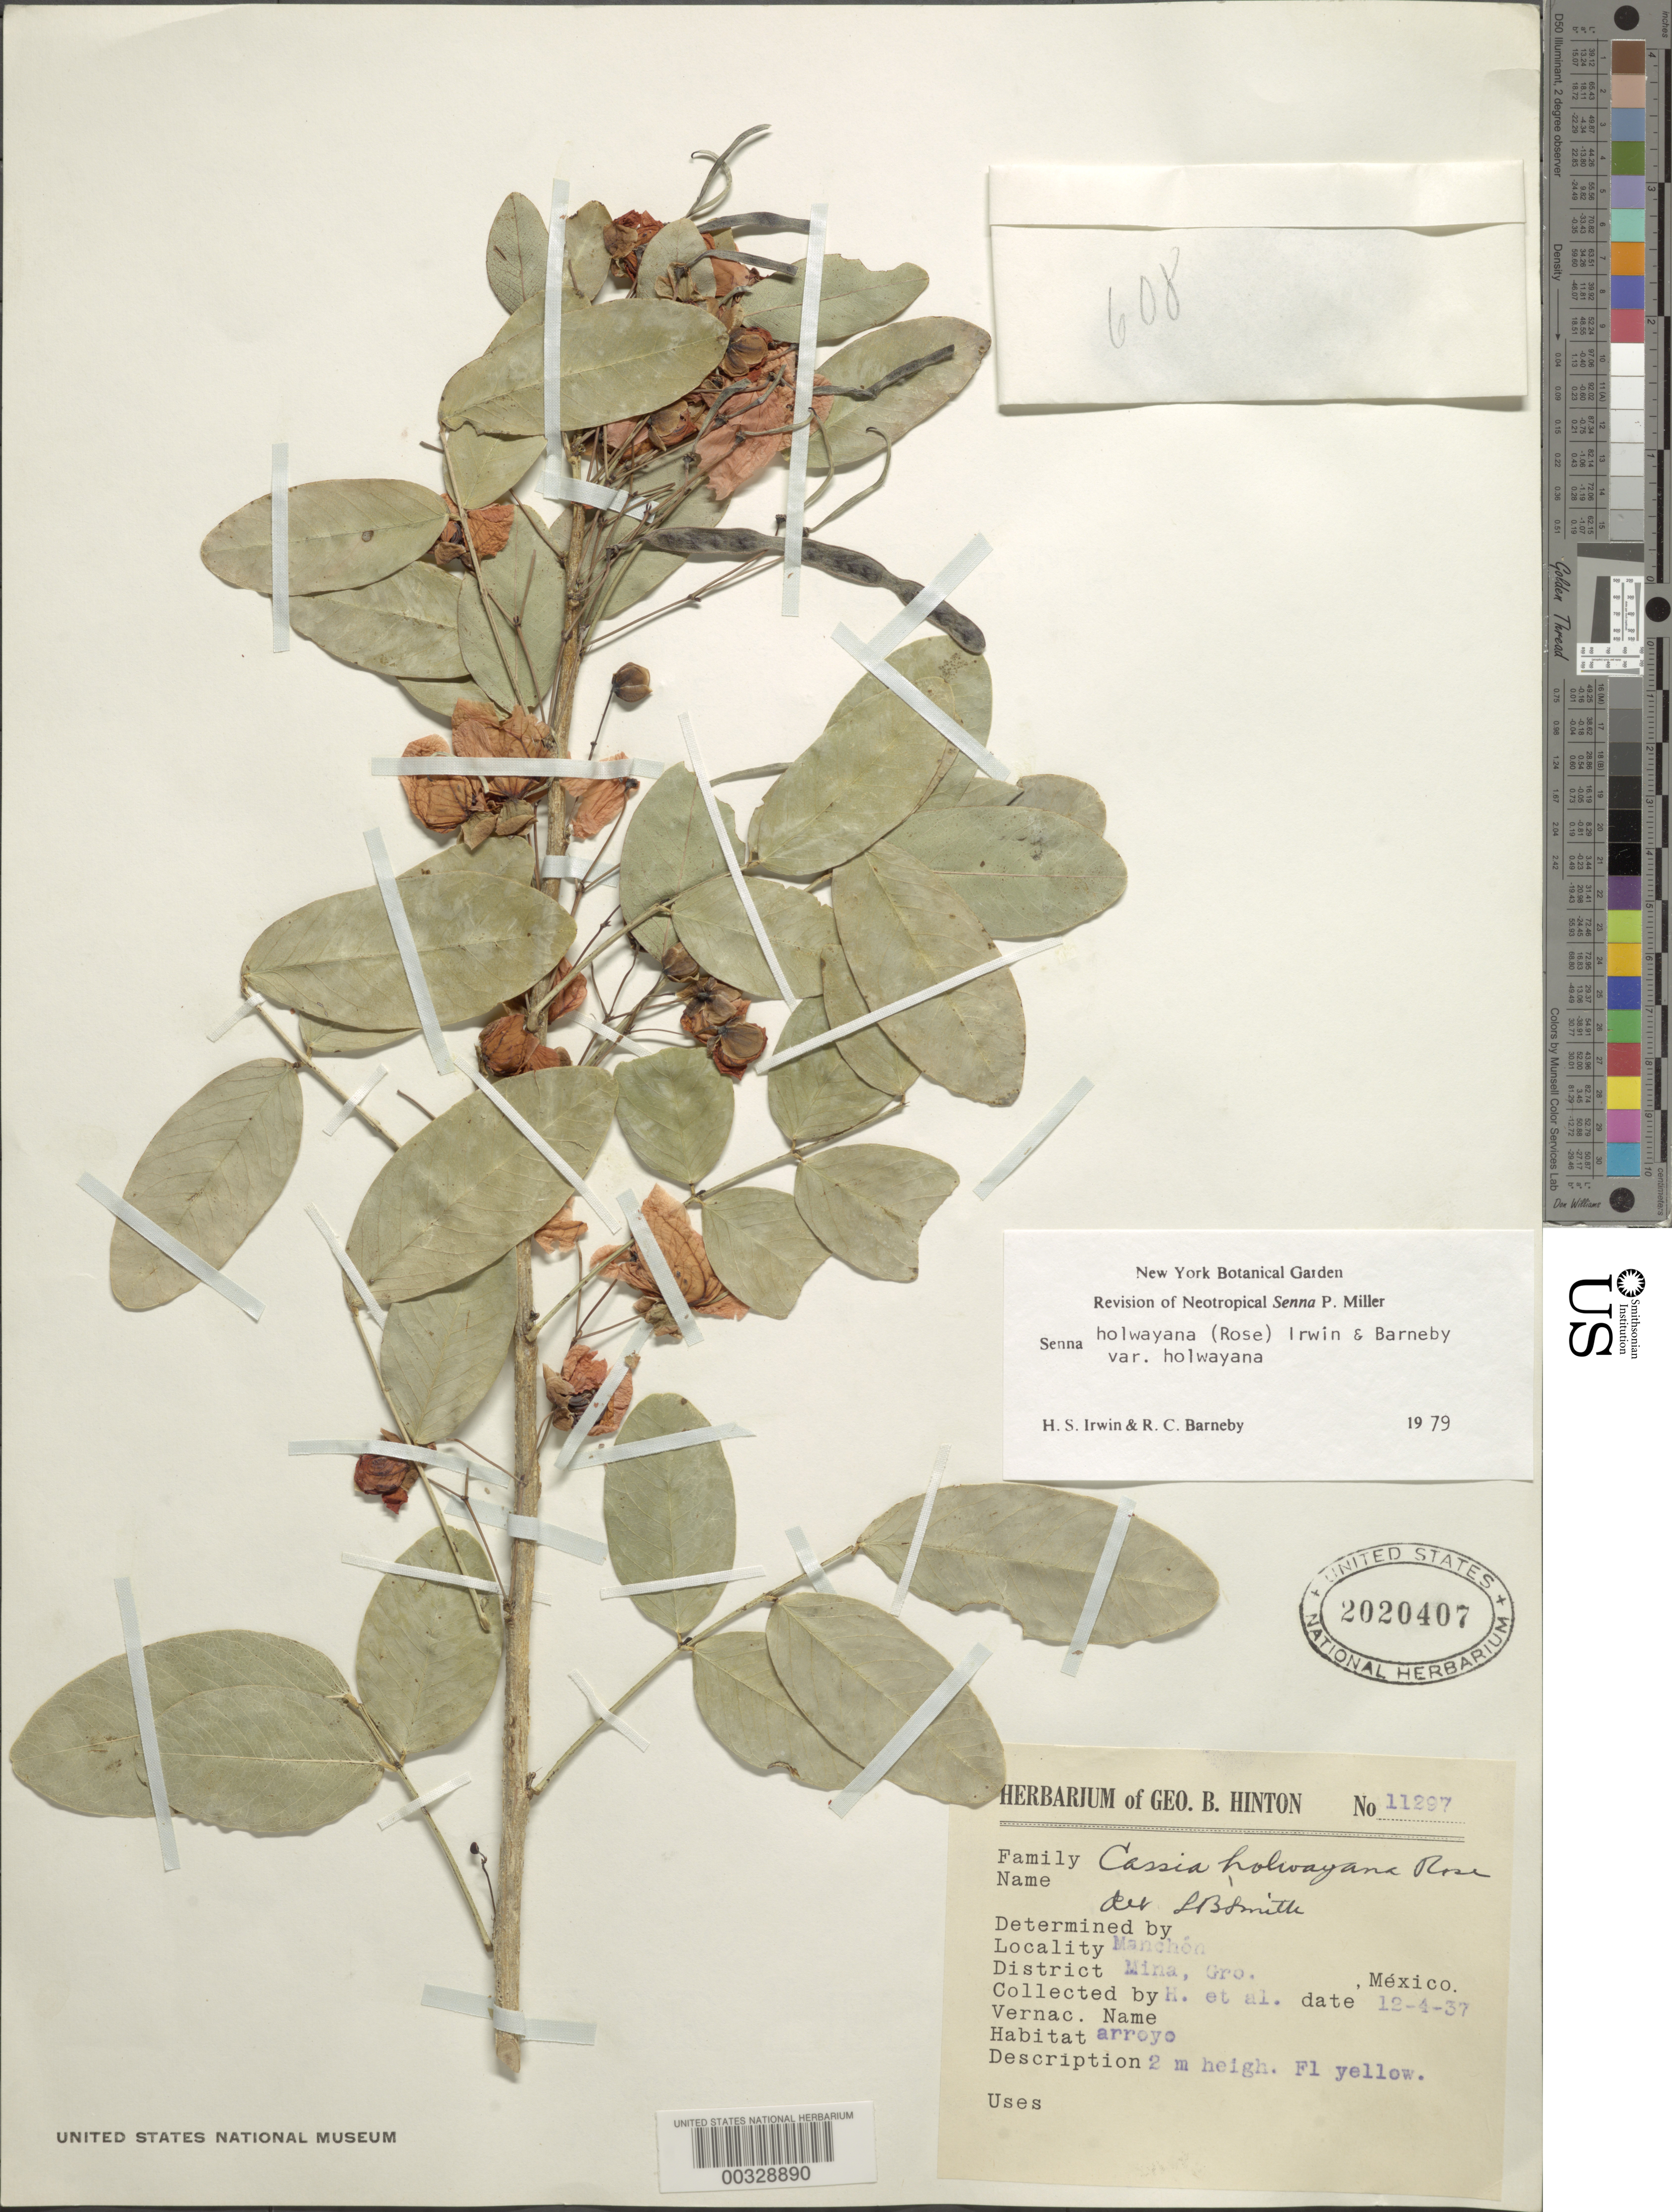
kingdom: Plantae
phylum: Tracheophyta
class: Magnoliopsida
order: Fabales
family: Fabaceae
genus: Senna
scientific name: Senna holwayana var. holwayana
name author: (Rose) H.S. Irwin & Barneby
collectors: G. B. Hinton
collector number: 11297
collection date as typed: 04 Dec 1937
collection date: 1937-12-04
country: Mexico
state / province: Guerrero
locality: Mina mun. (?), manchon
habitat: Arroyo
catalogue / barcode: US 2020407